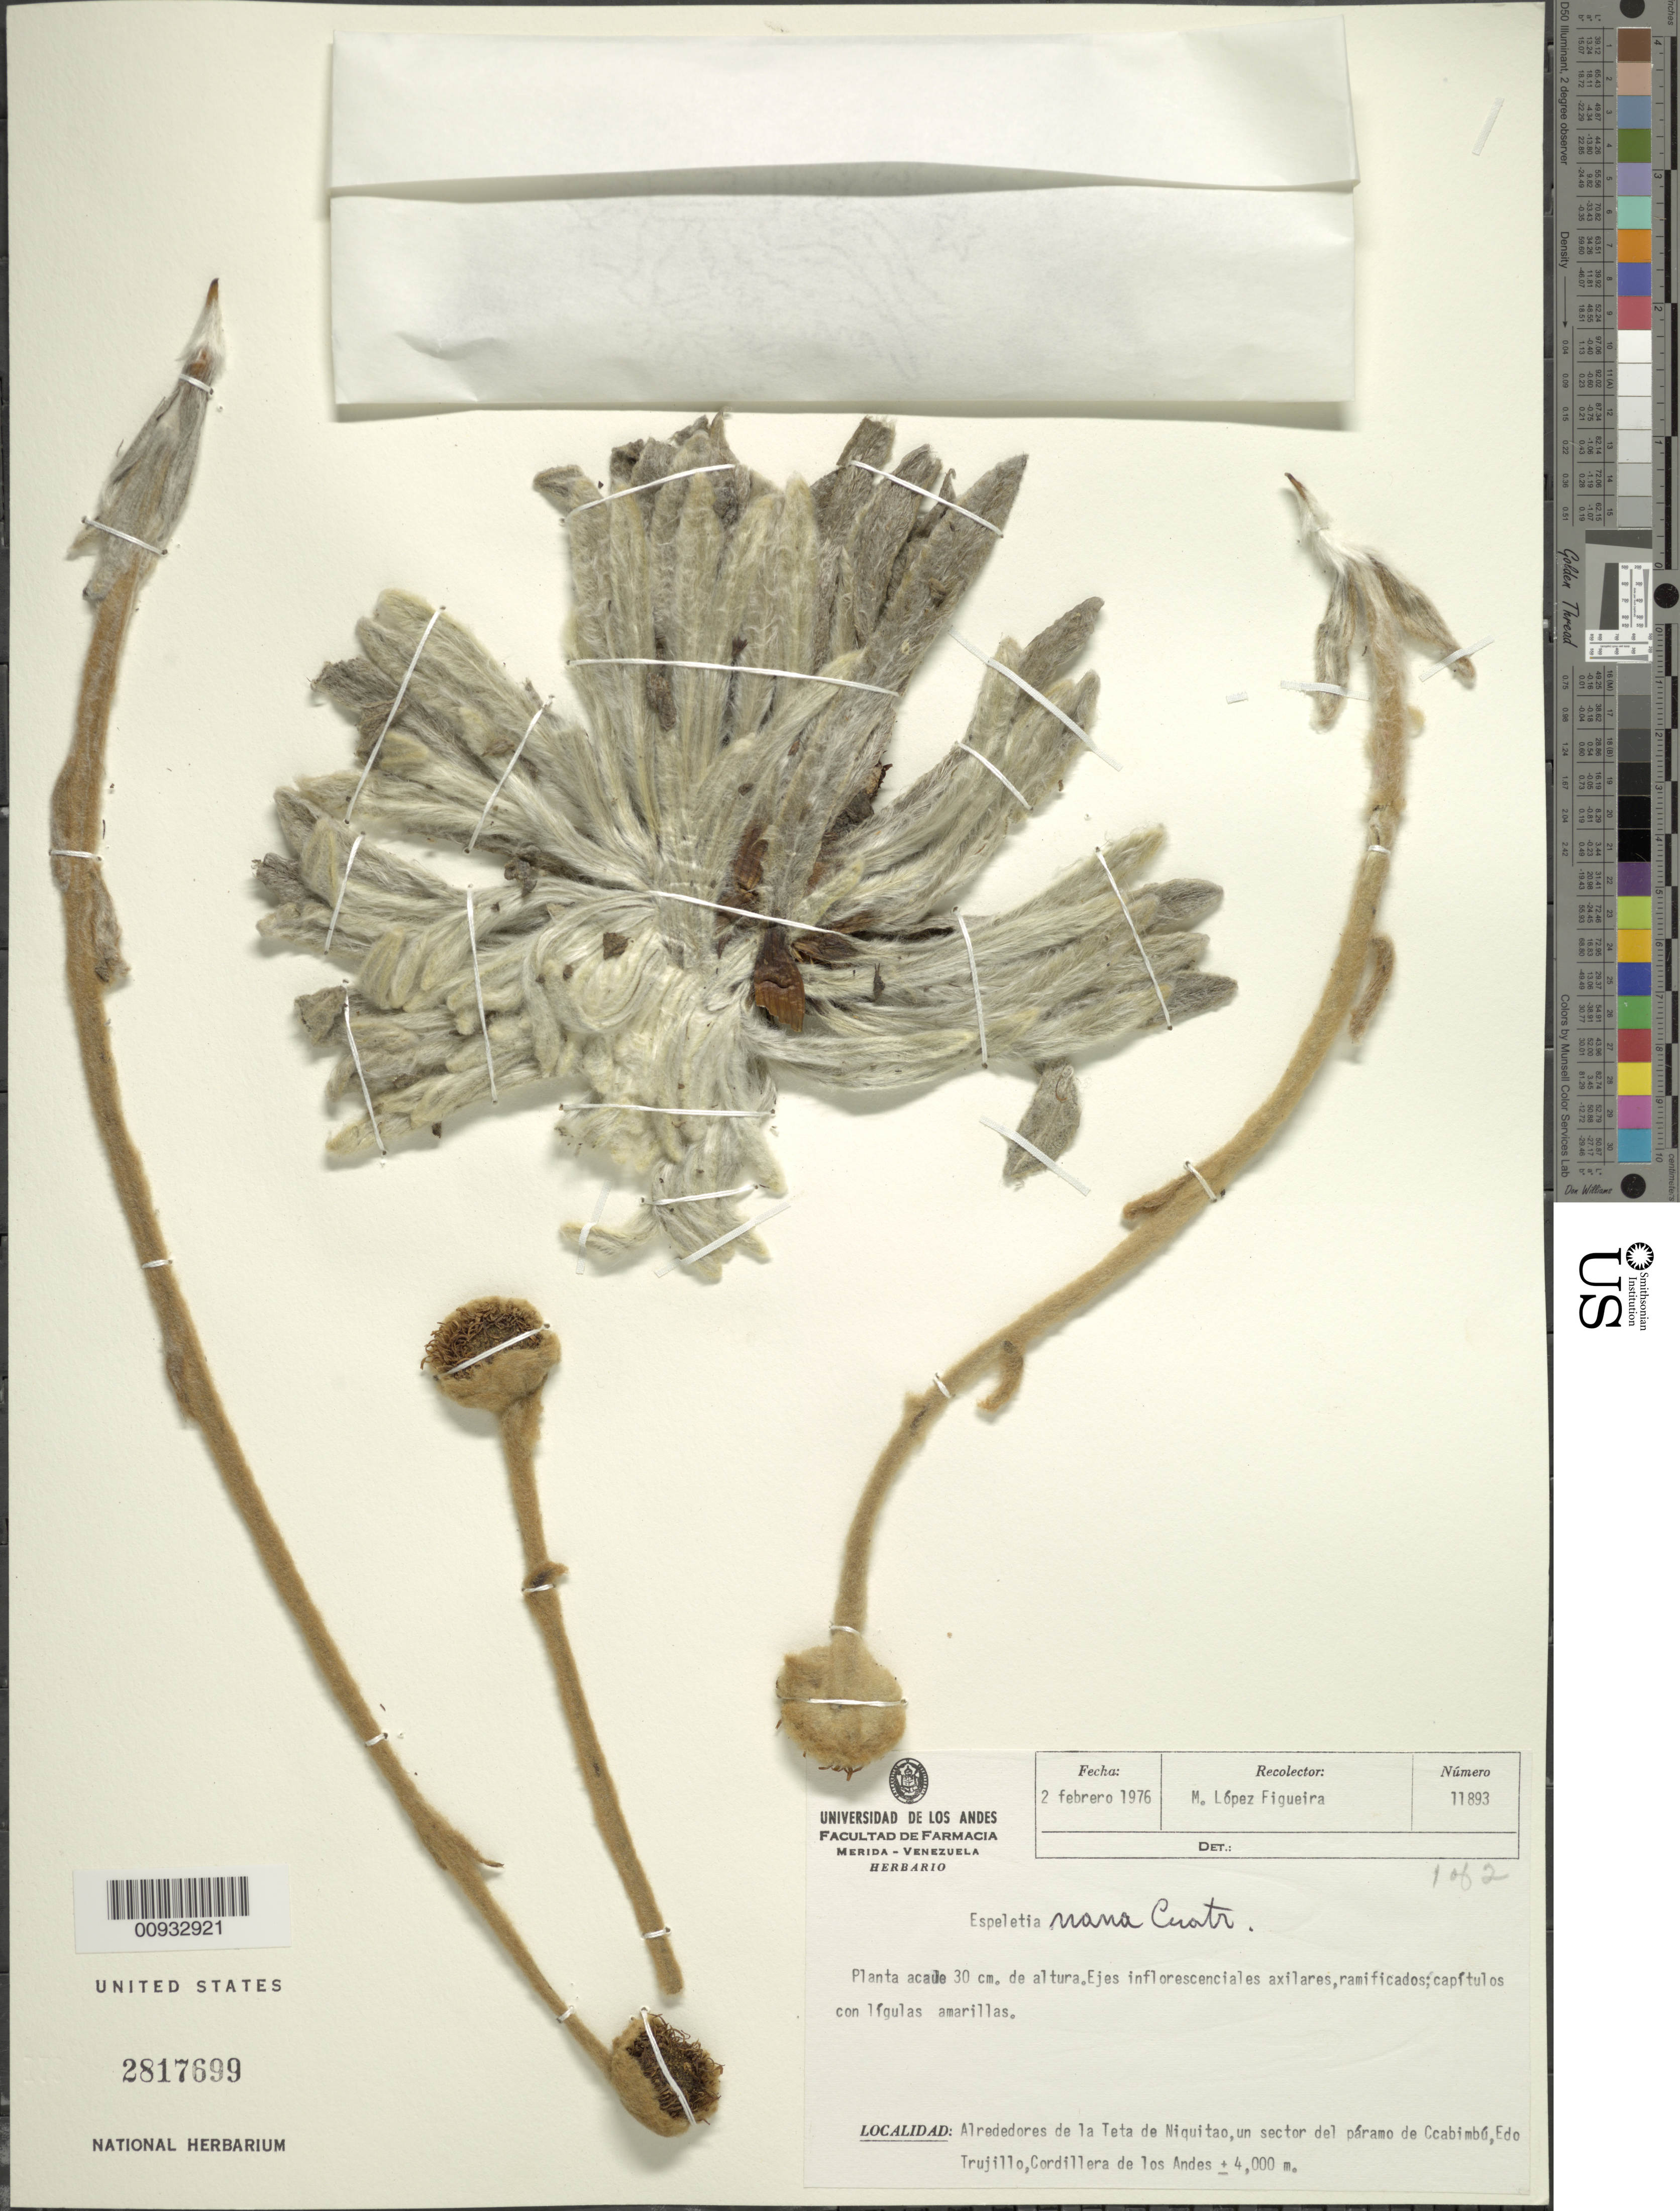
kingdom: Plantae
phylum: Tracheophyta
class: Magnoliopsida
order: Asterales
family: Asteraceae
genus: Espeletia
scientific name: Espeletia nana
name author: Cuatrec.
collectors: M. López Figueiras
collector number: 11893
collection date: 1976-02-02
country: Venezuela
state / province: Trujillo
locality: Alrededores de la Teta de Niquitao, un sector del paramo de Ccabimbu, Cordillera de los Andes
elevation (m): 4000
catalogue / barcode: US 2817699